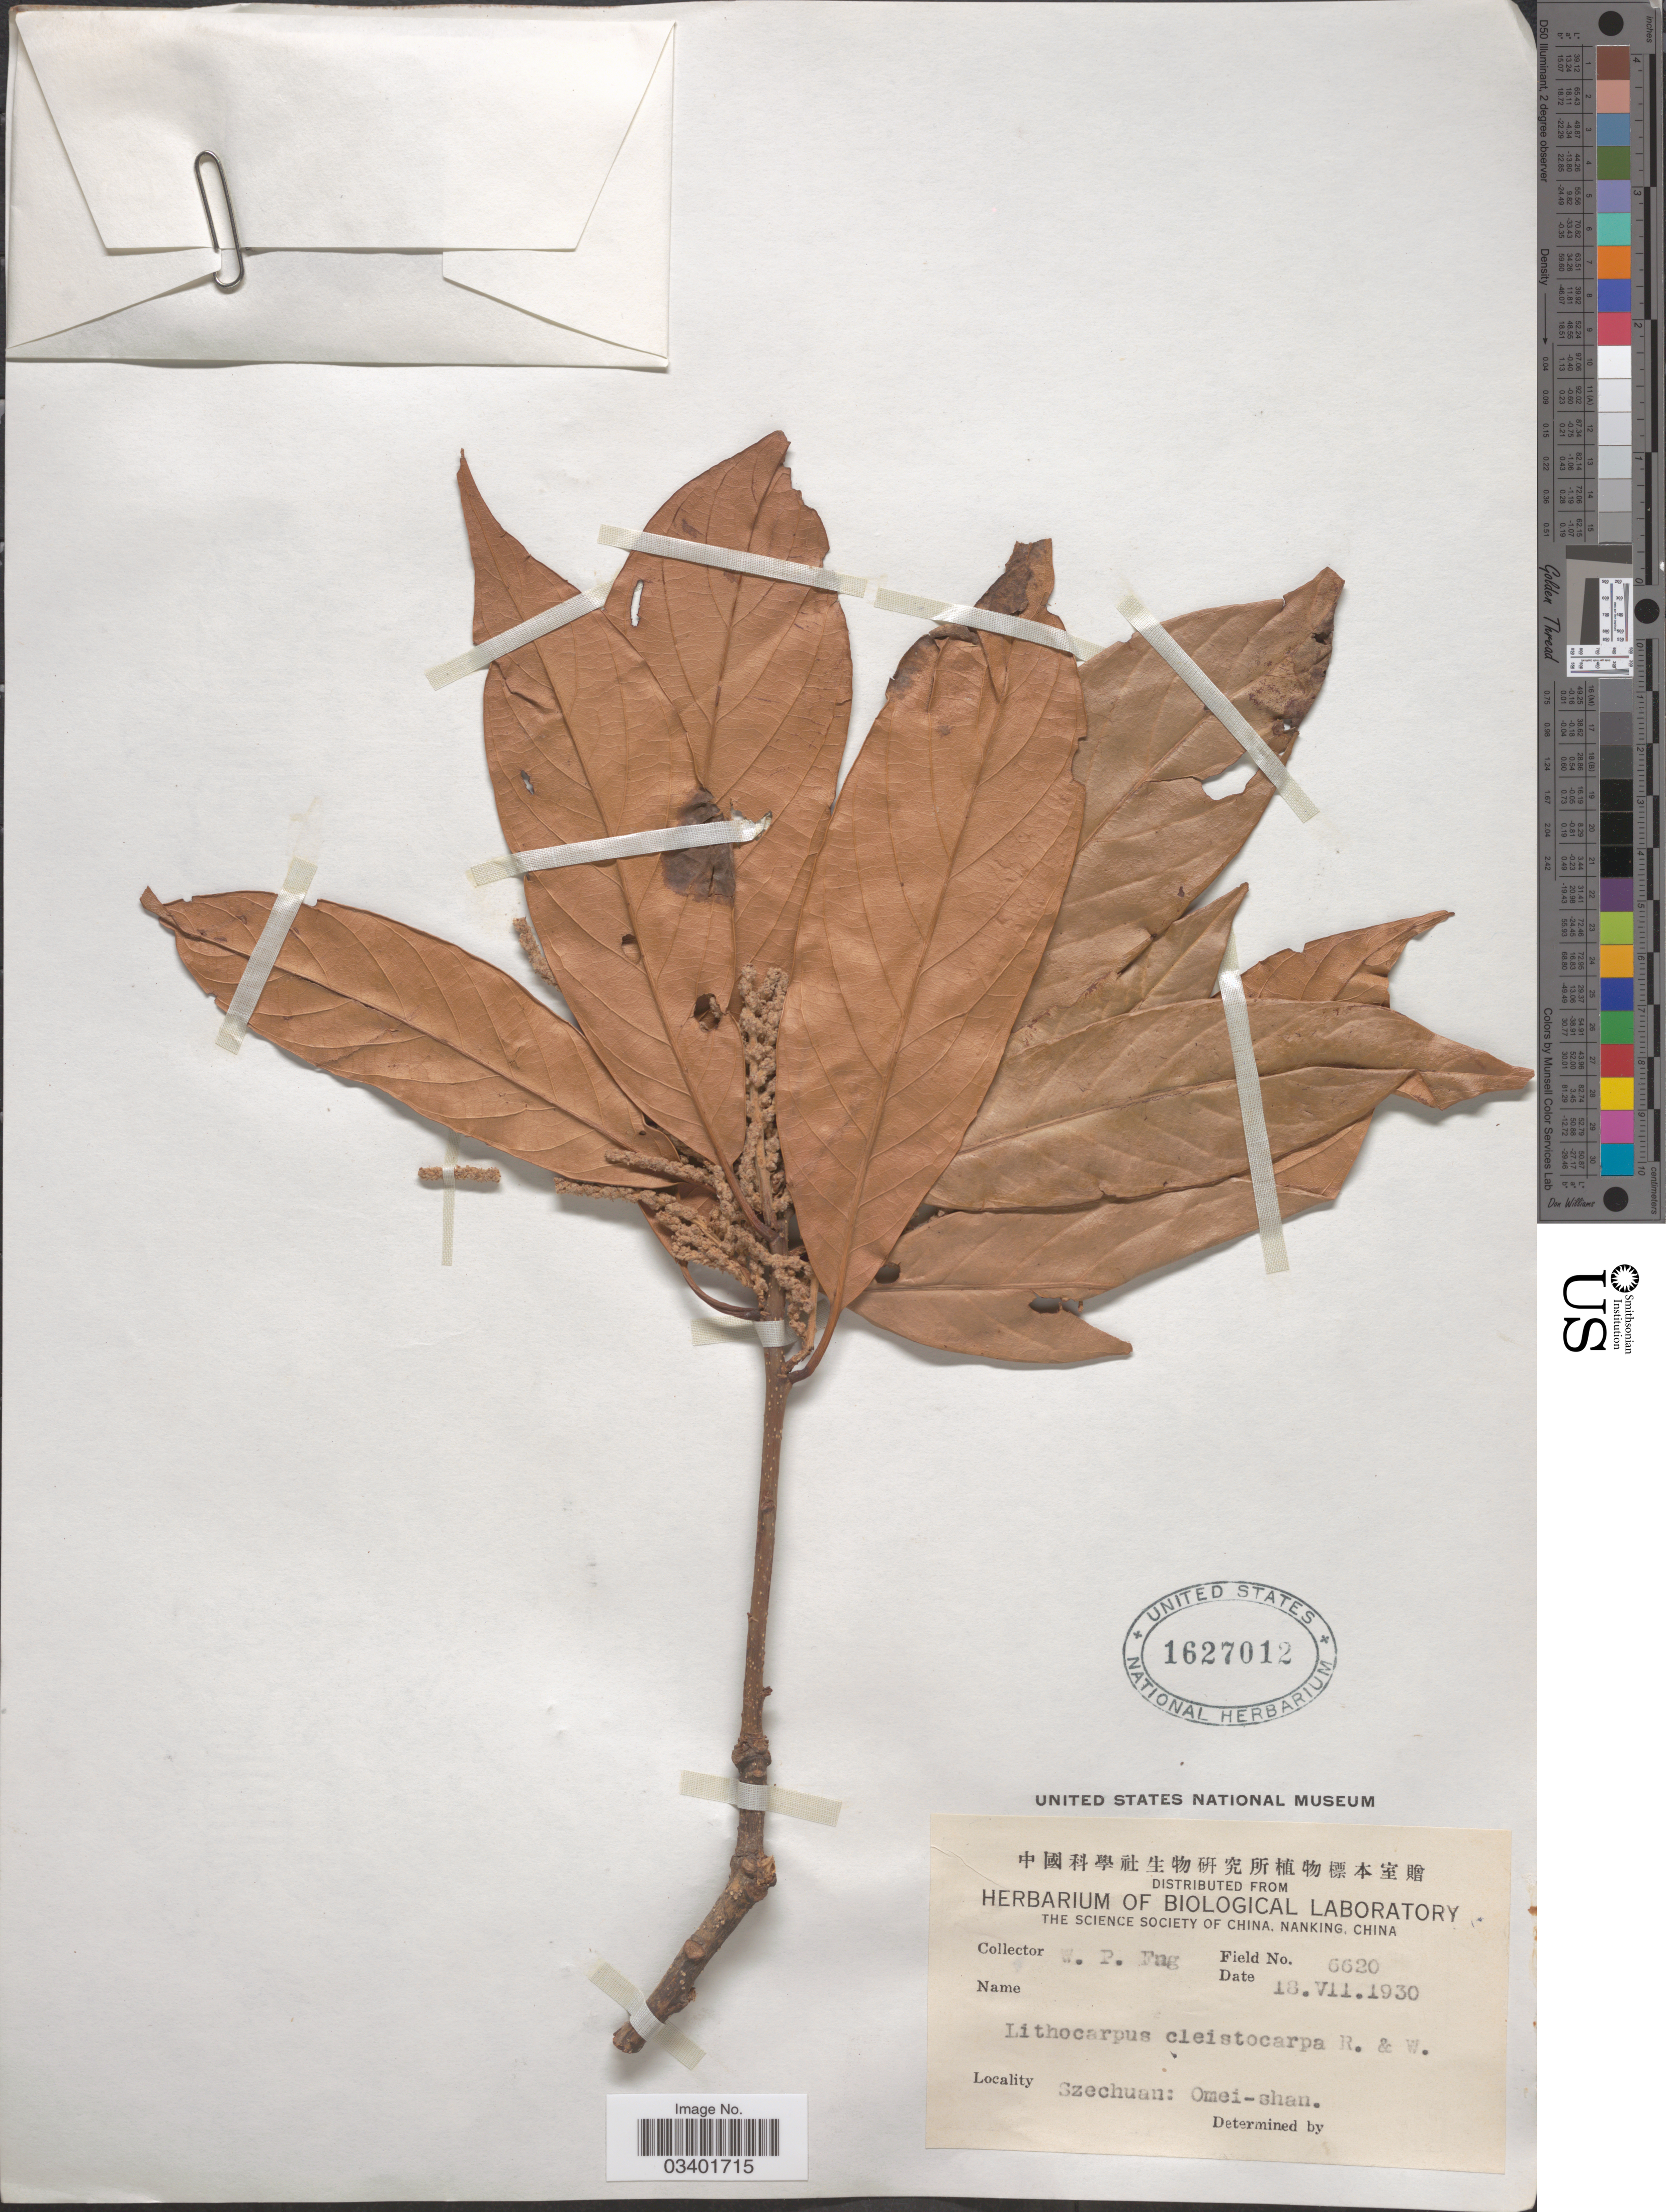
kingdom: Plantae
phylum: Tracheophyta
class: Magnoliopsida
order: Fagales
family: Fagaceae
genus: Lithocarpus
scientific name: Lithocarpus cleistocarpus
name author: (Seemen) Rehder & E.H. Wilson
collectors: W. Fag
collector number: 6620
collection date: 1930-07-18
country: China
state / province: Sichuan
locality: Szechuan: Omei-shan.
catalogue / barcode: US 1627012